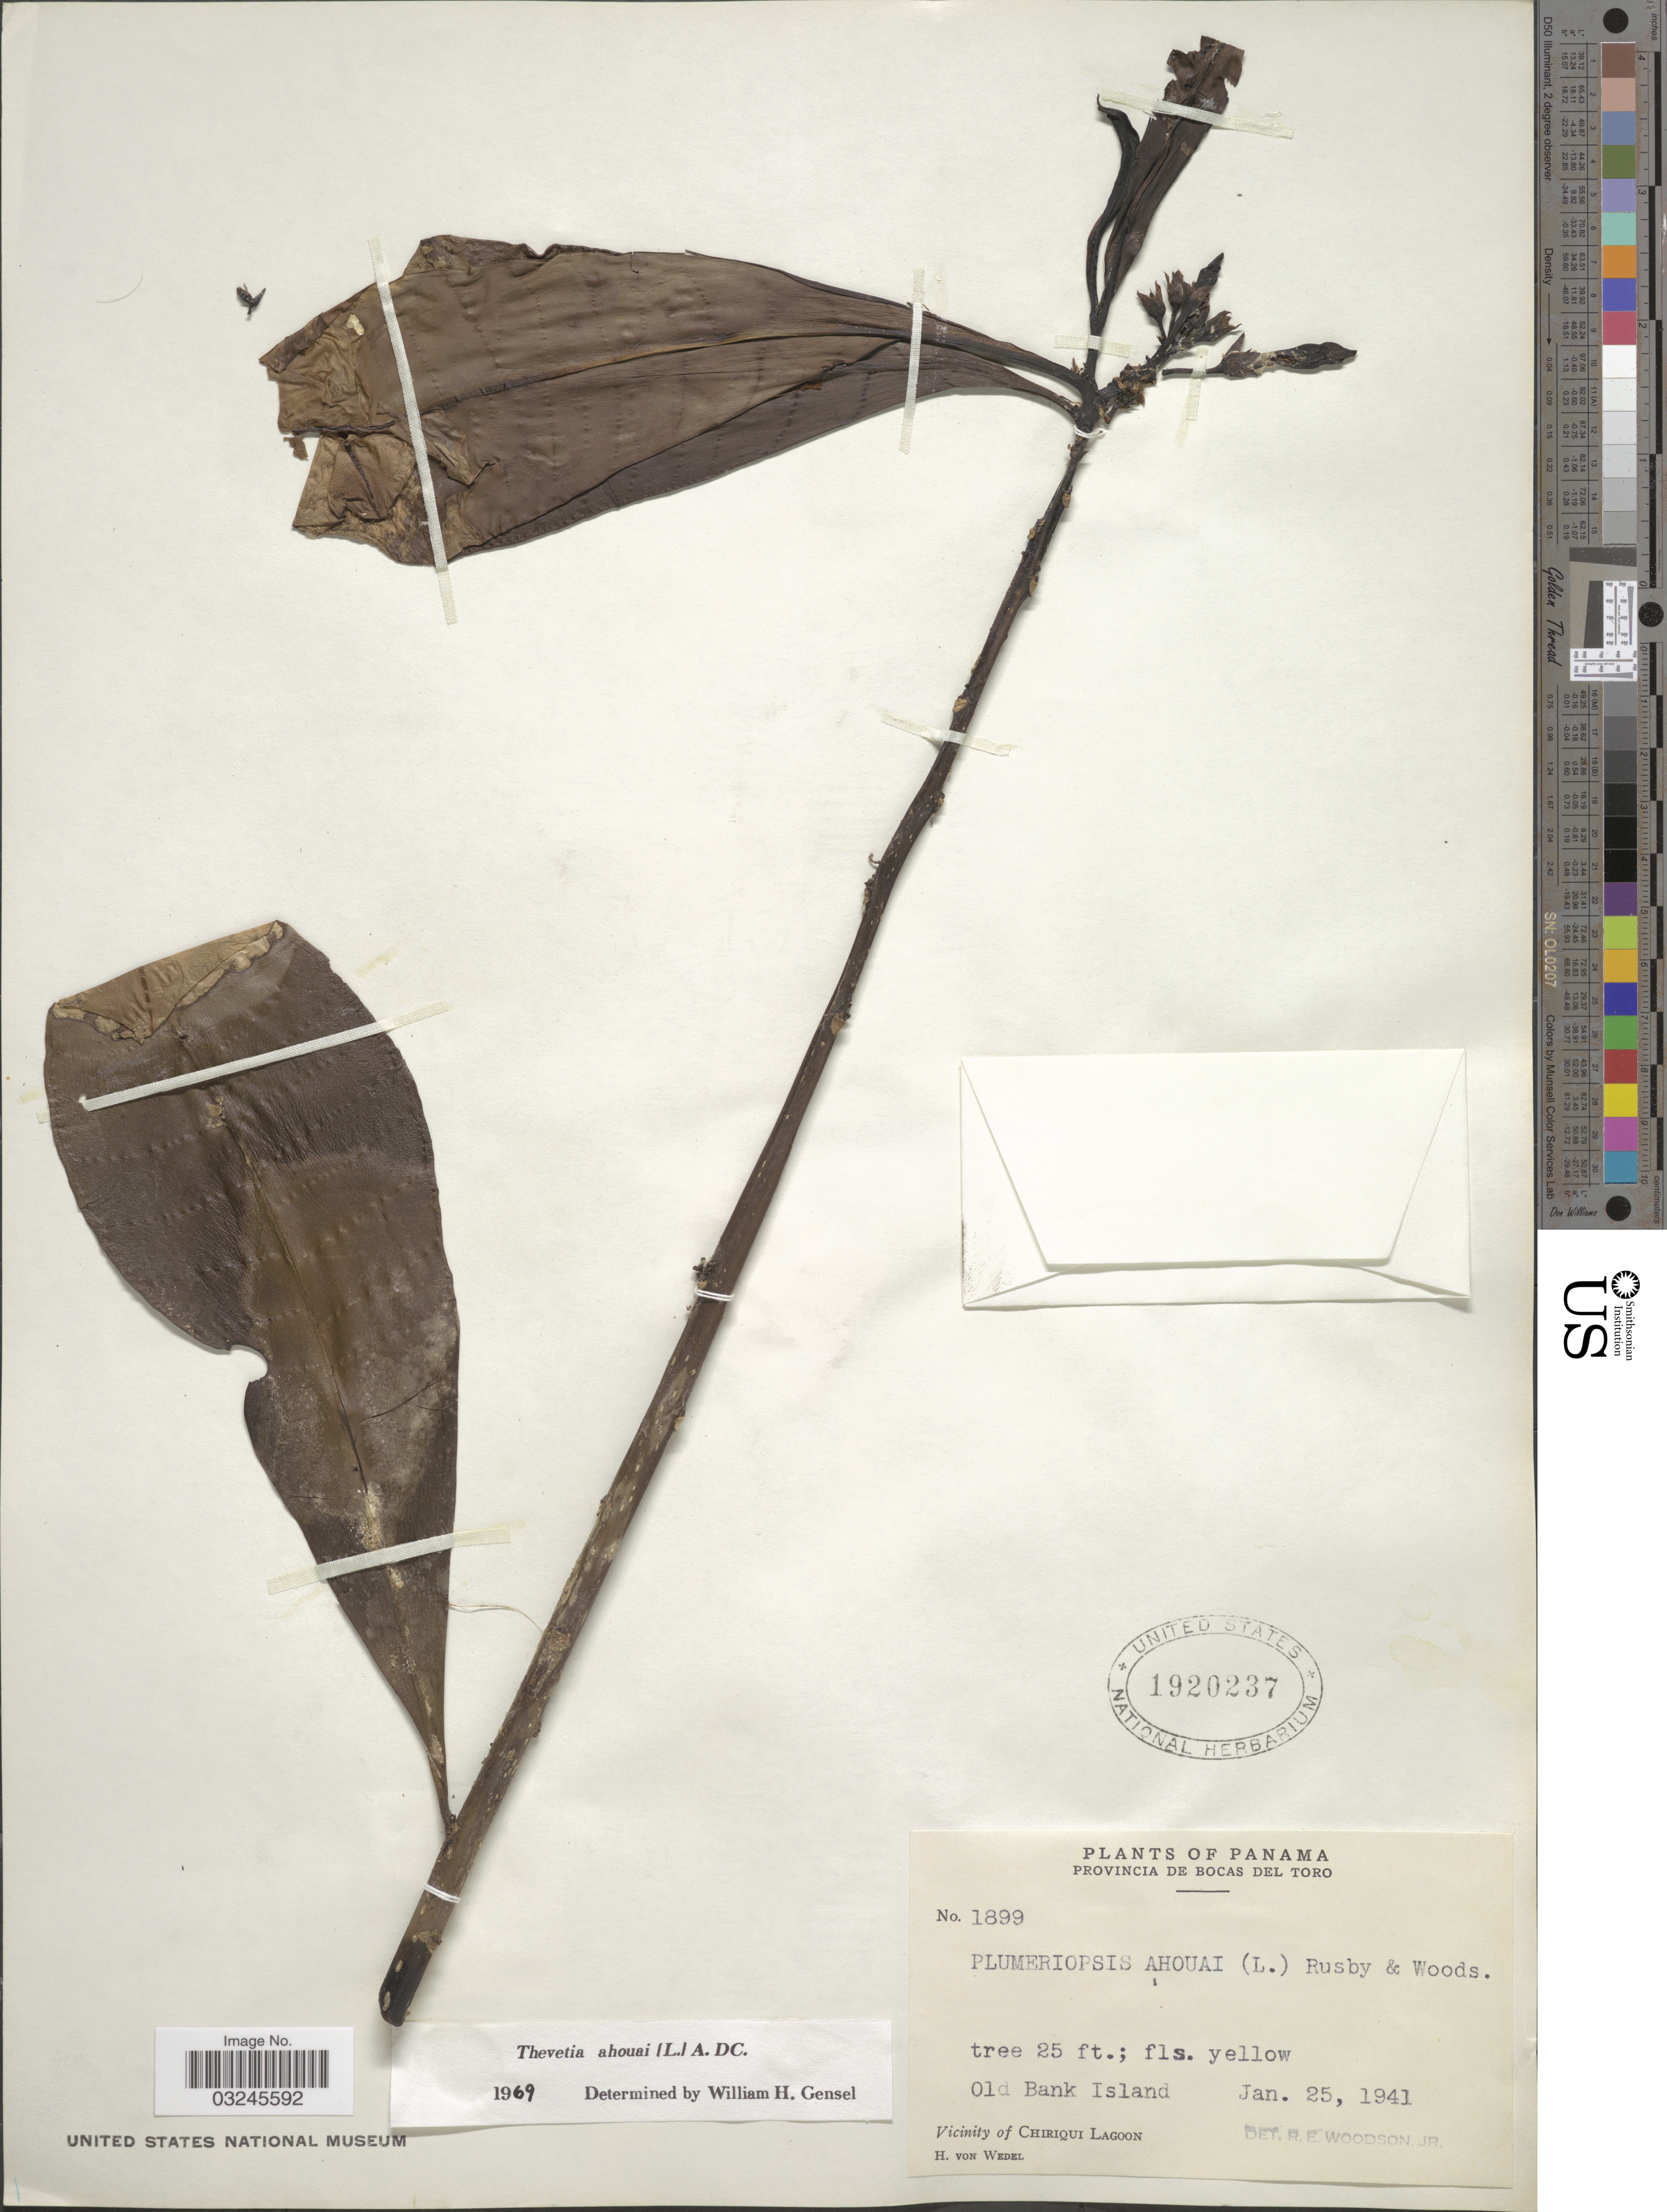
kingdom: Plantae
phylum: Tracheophyta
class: Magnoliopsida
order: Gentianales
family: Apocynaceae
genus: Thevetia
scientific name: Thevetia ahouai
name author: (L.) A. DC.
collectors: H. von Wedel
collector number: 1899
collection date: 1941-01-25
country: Panama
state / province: Bocas del Toro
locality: Old Bank Island. Vicinity of Chiriqui Lagoon.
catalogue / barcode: US 1920237